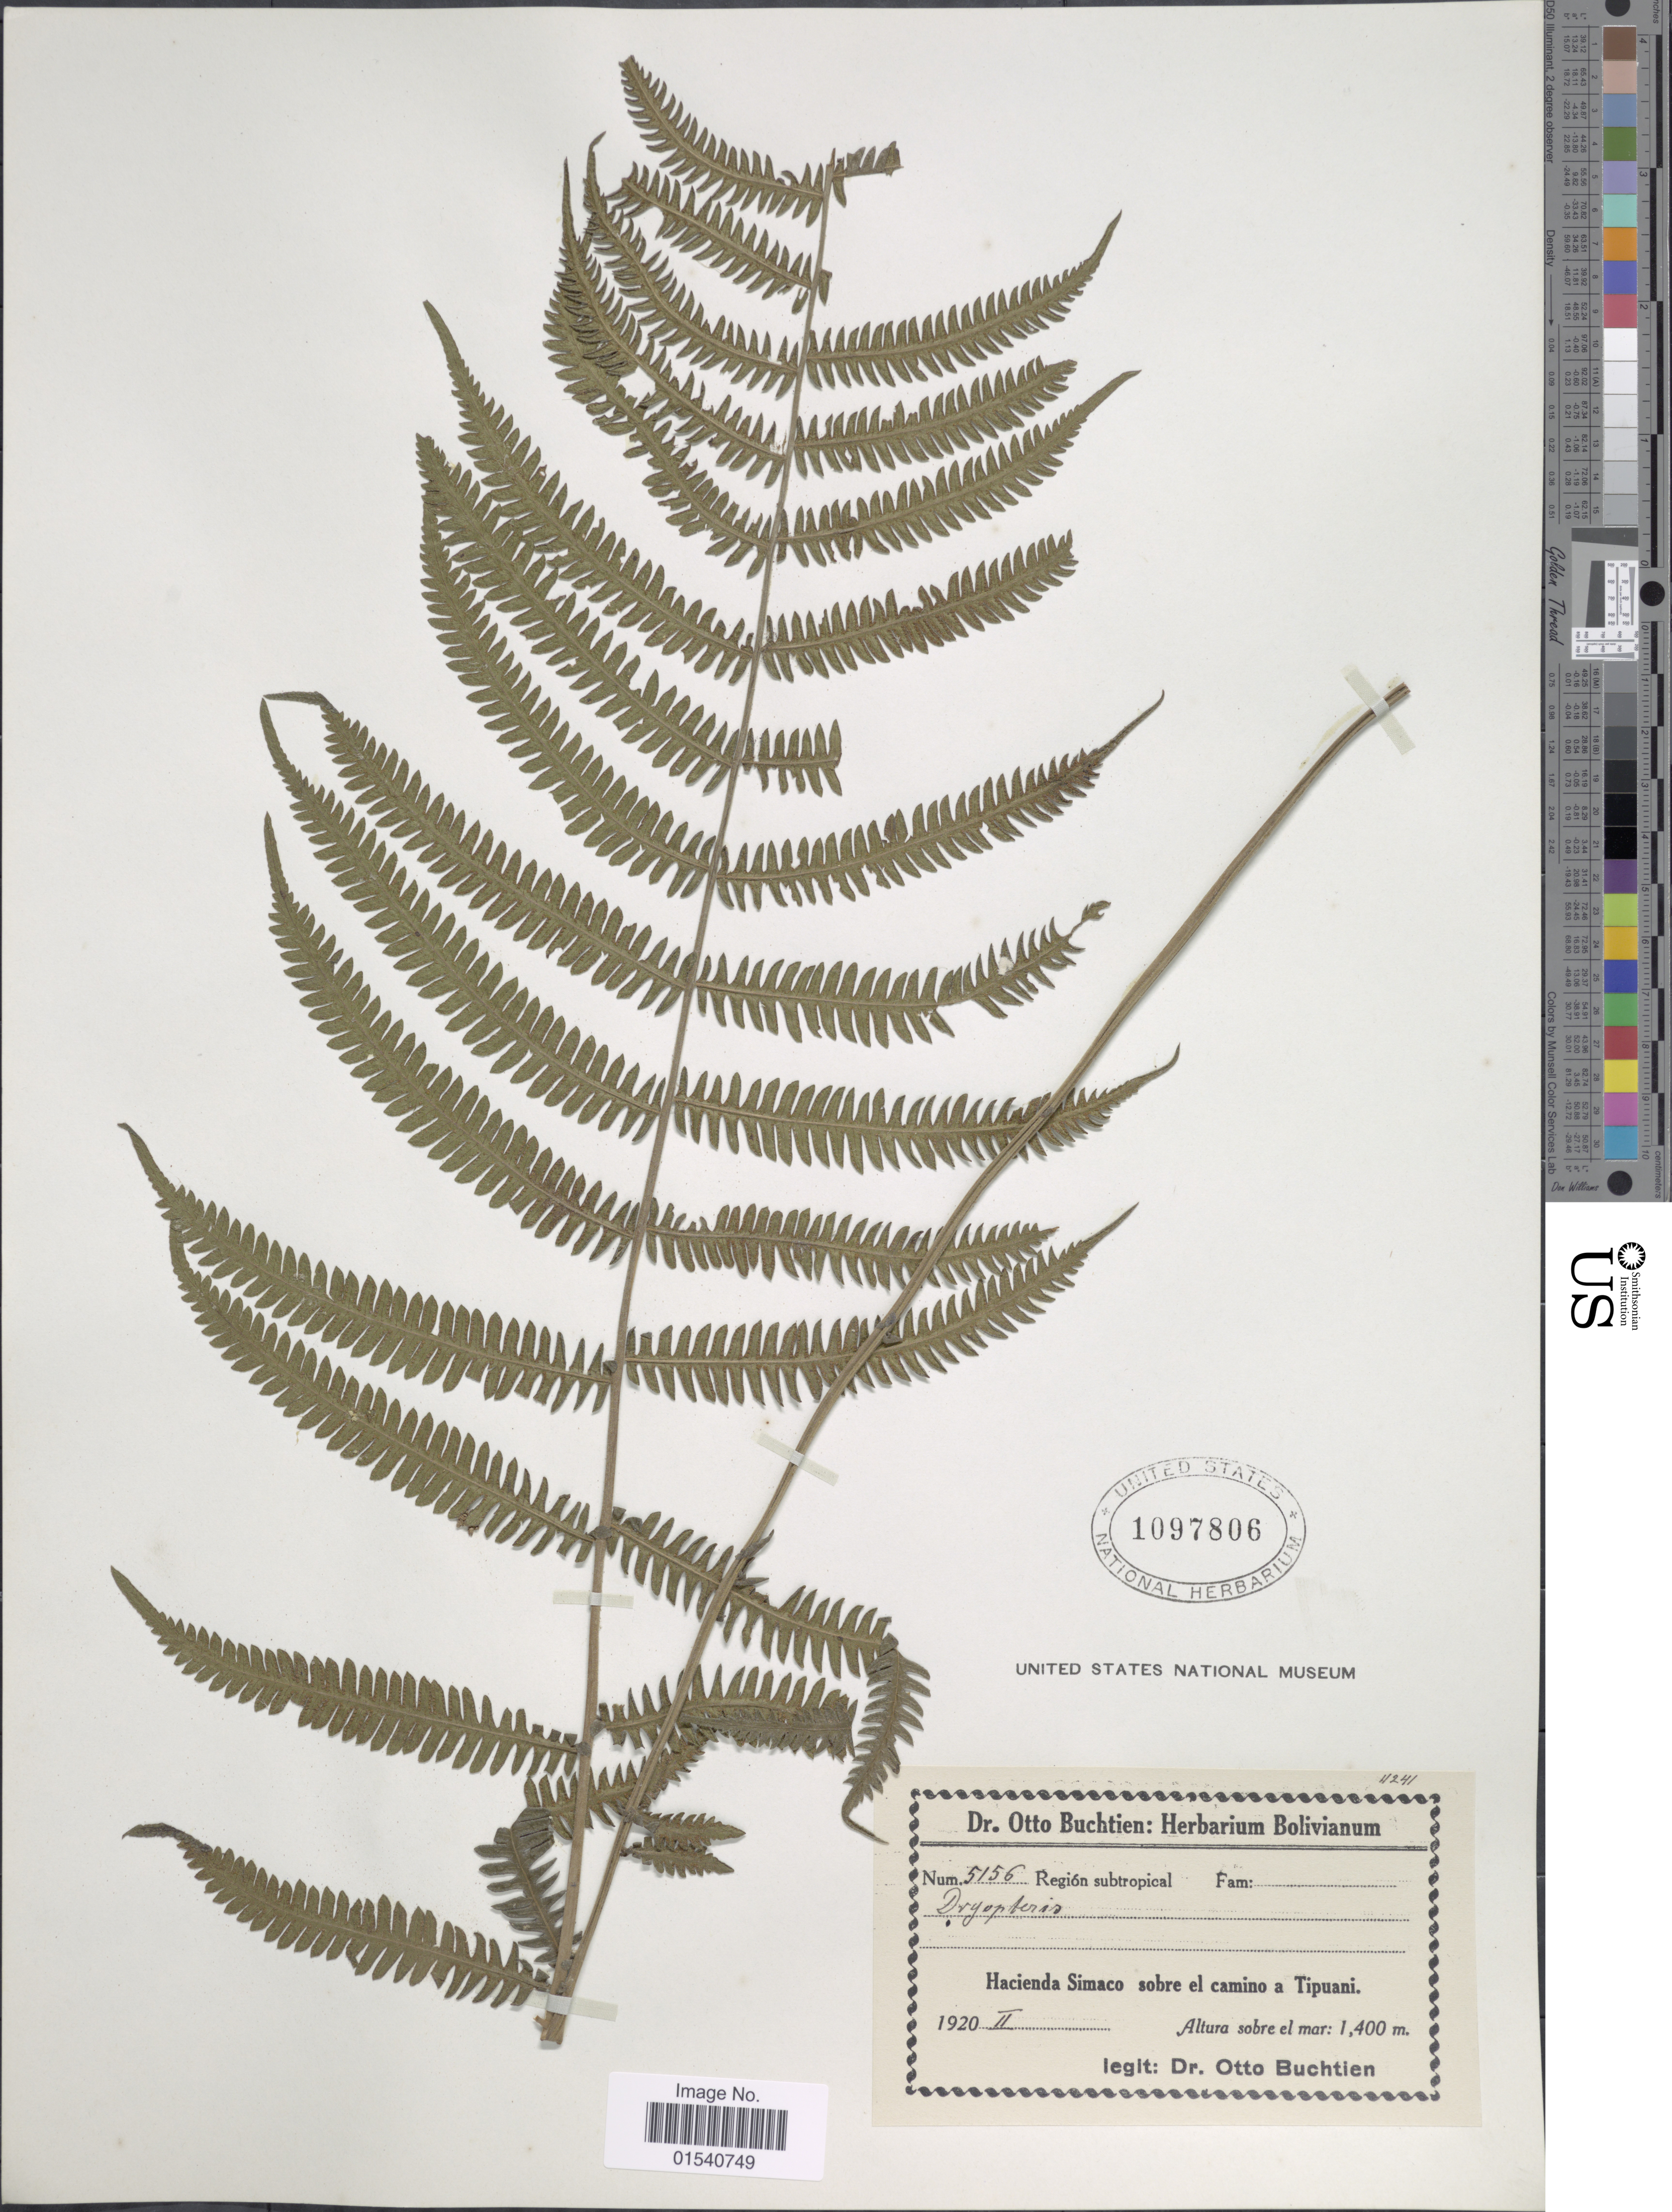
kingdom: Plantae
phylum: Tracheophyta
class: Polypodiopsida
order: Polypodiales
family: Thelypteridaceae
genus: Amauropelta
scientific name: Amauropelta rivulariformis (Rosenst.) comb. nov., ined 2015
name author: (Rosenst.)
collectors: O. Buchtien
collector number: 5156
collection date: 1920-02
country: Bolivia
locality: Hacienda Simaco sobre el camino a Tipuani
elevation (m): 1400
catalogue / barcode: US 1097806